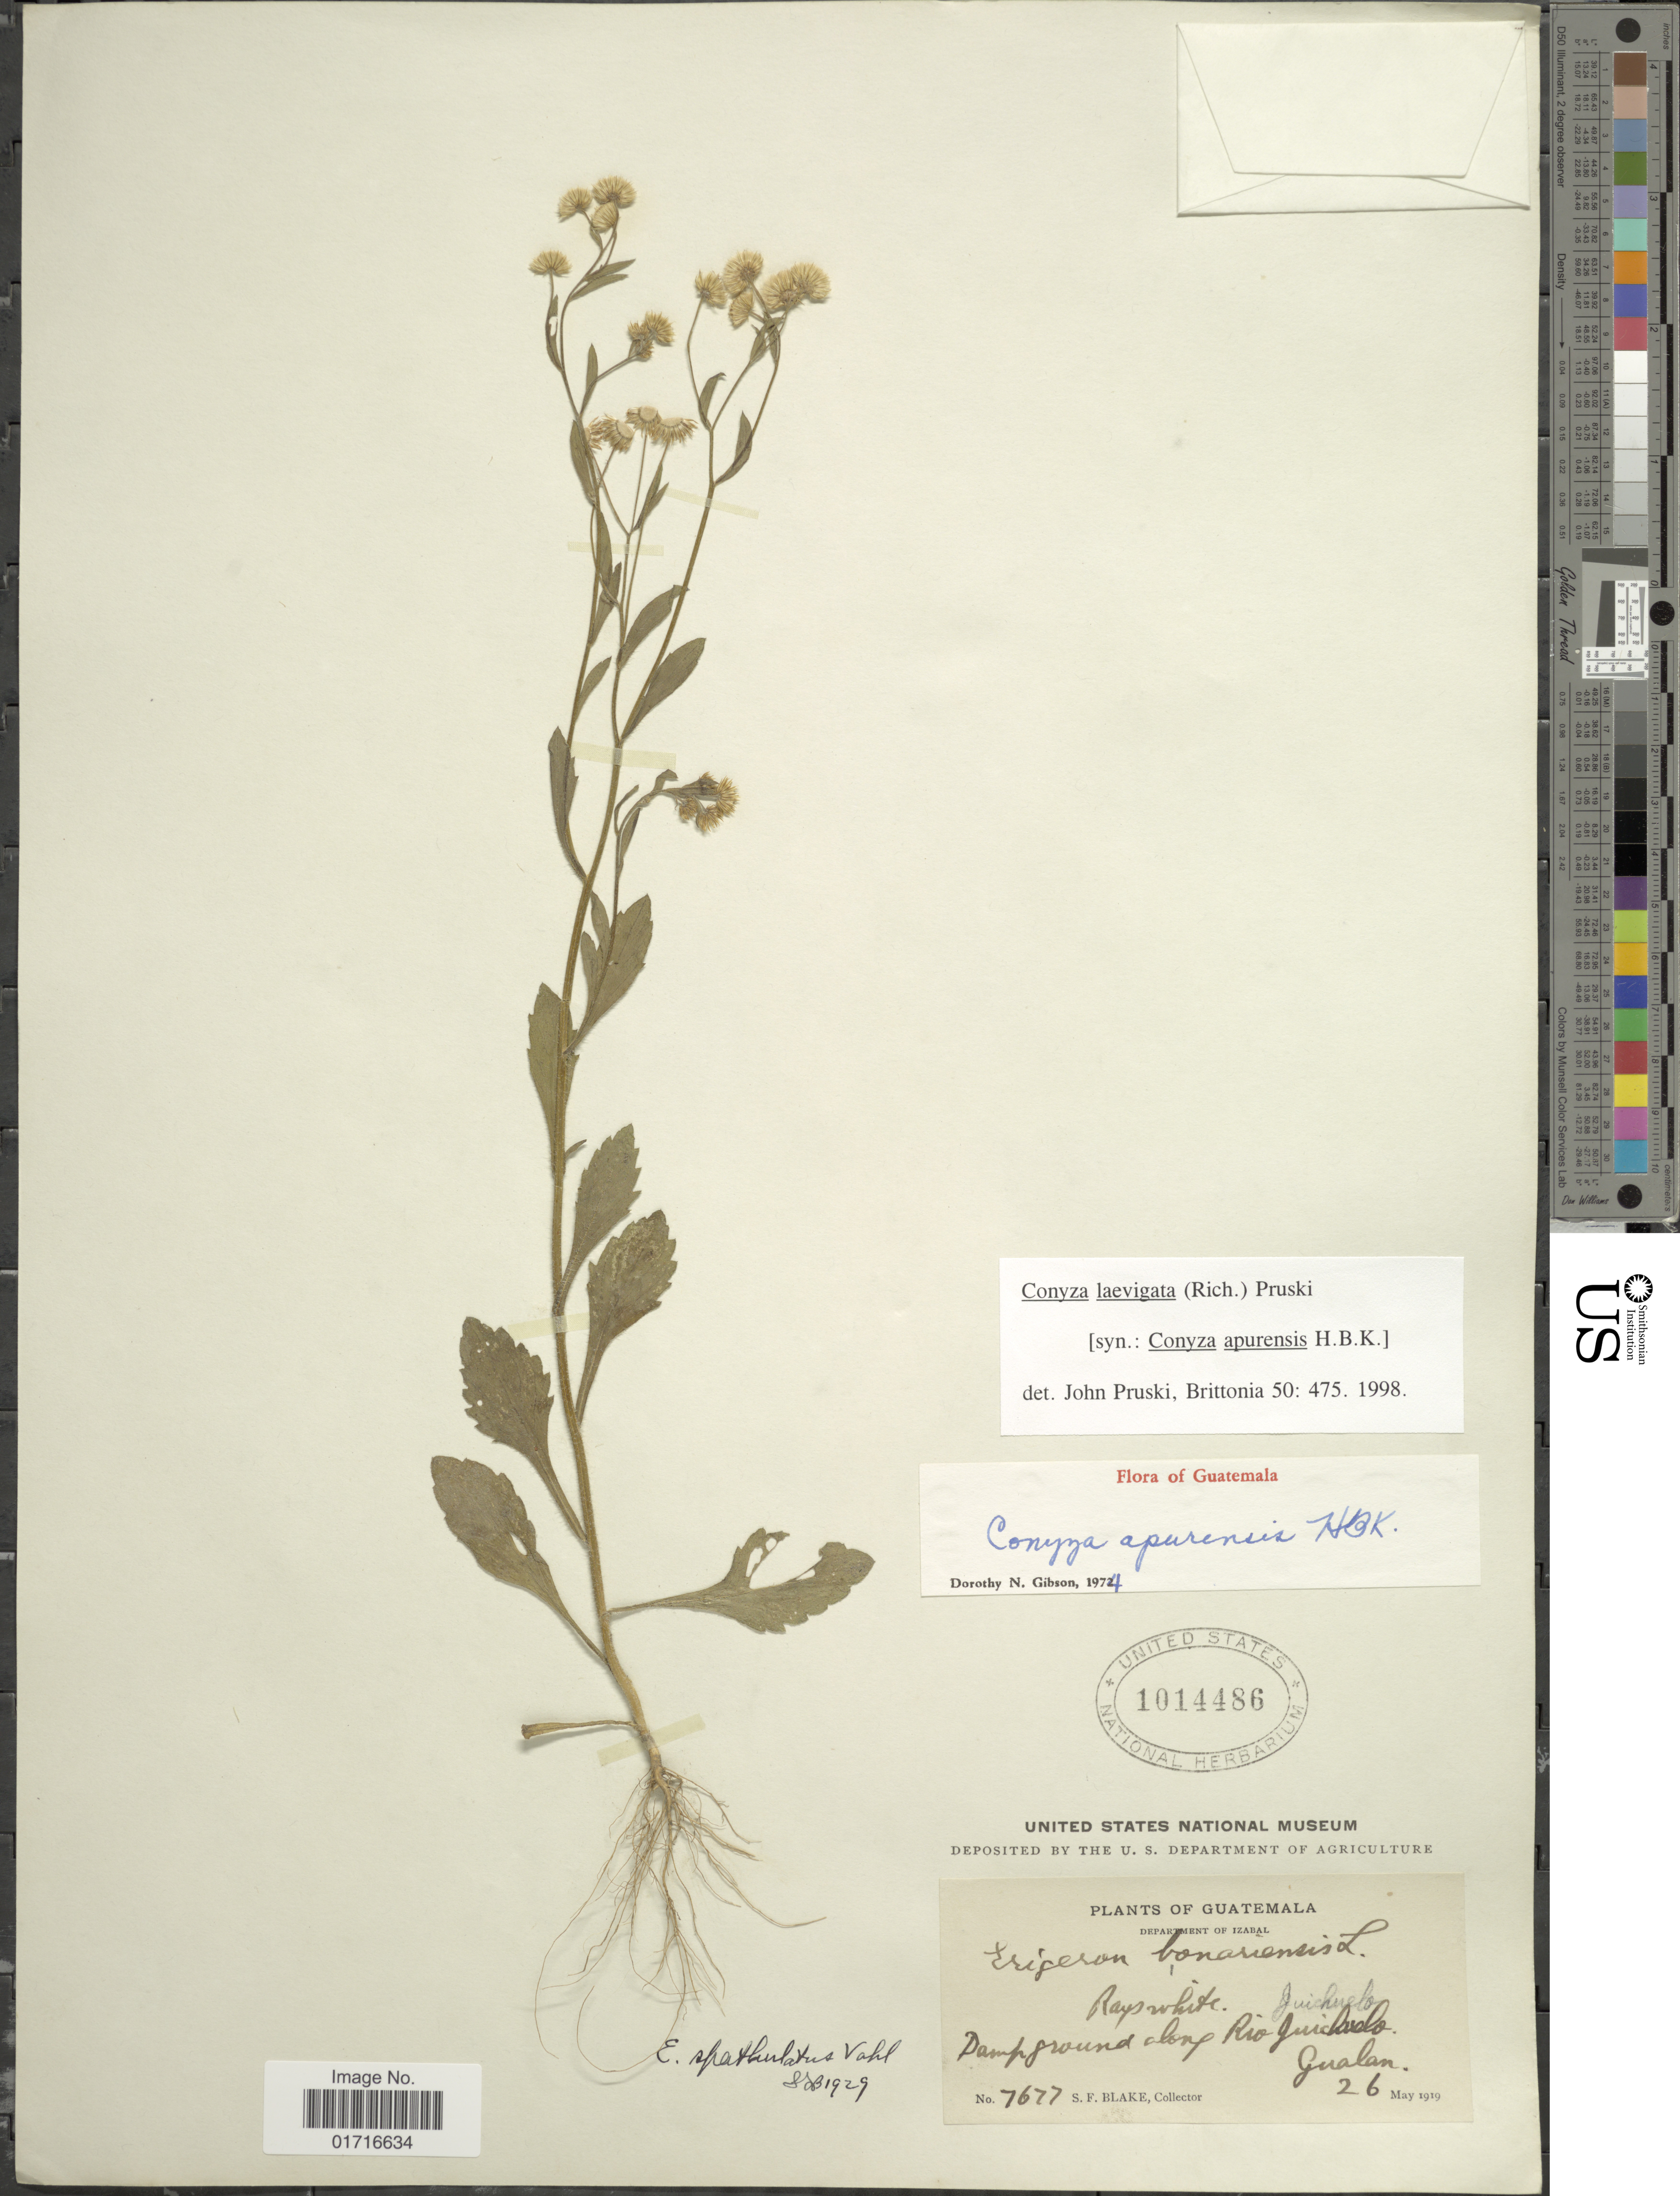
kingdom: Plantae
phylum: Tracheophyta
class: Magnoliopsida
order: Asterales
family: Asteraceae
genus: Conyza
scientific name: Conyza laevigata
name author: (Rich.) Pruski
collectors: S. Blake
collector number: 7677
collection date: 1919-05-26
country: Guatemala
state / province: Izabal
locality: Department of Izabal. Damp ground along Rio Juichuelo, Gualan.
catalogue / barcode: US 1014486